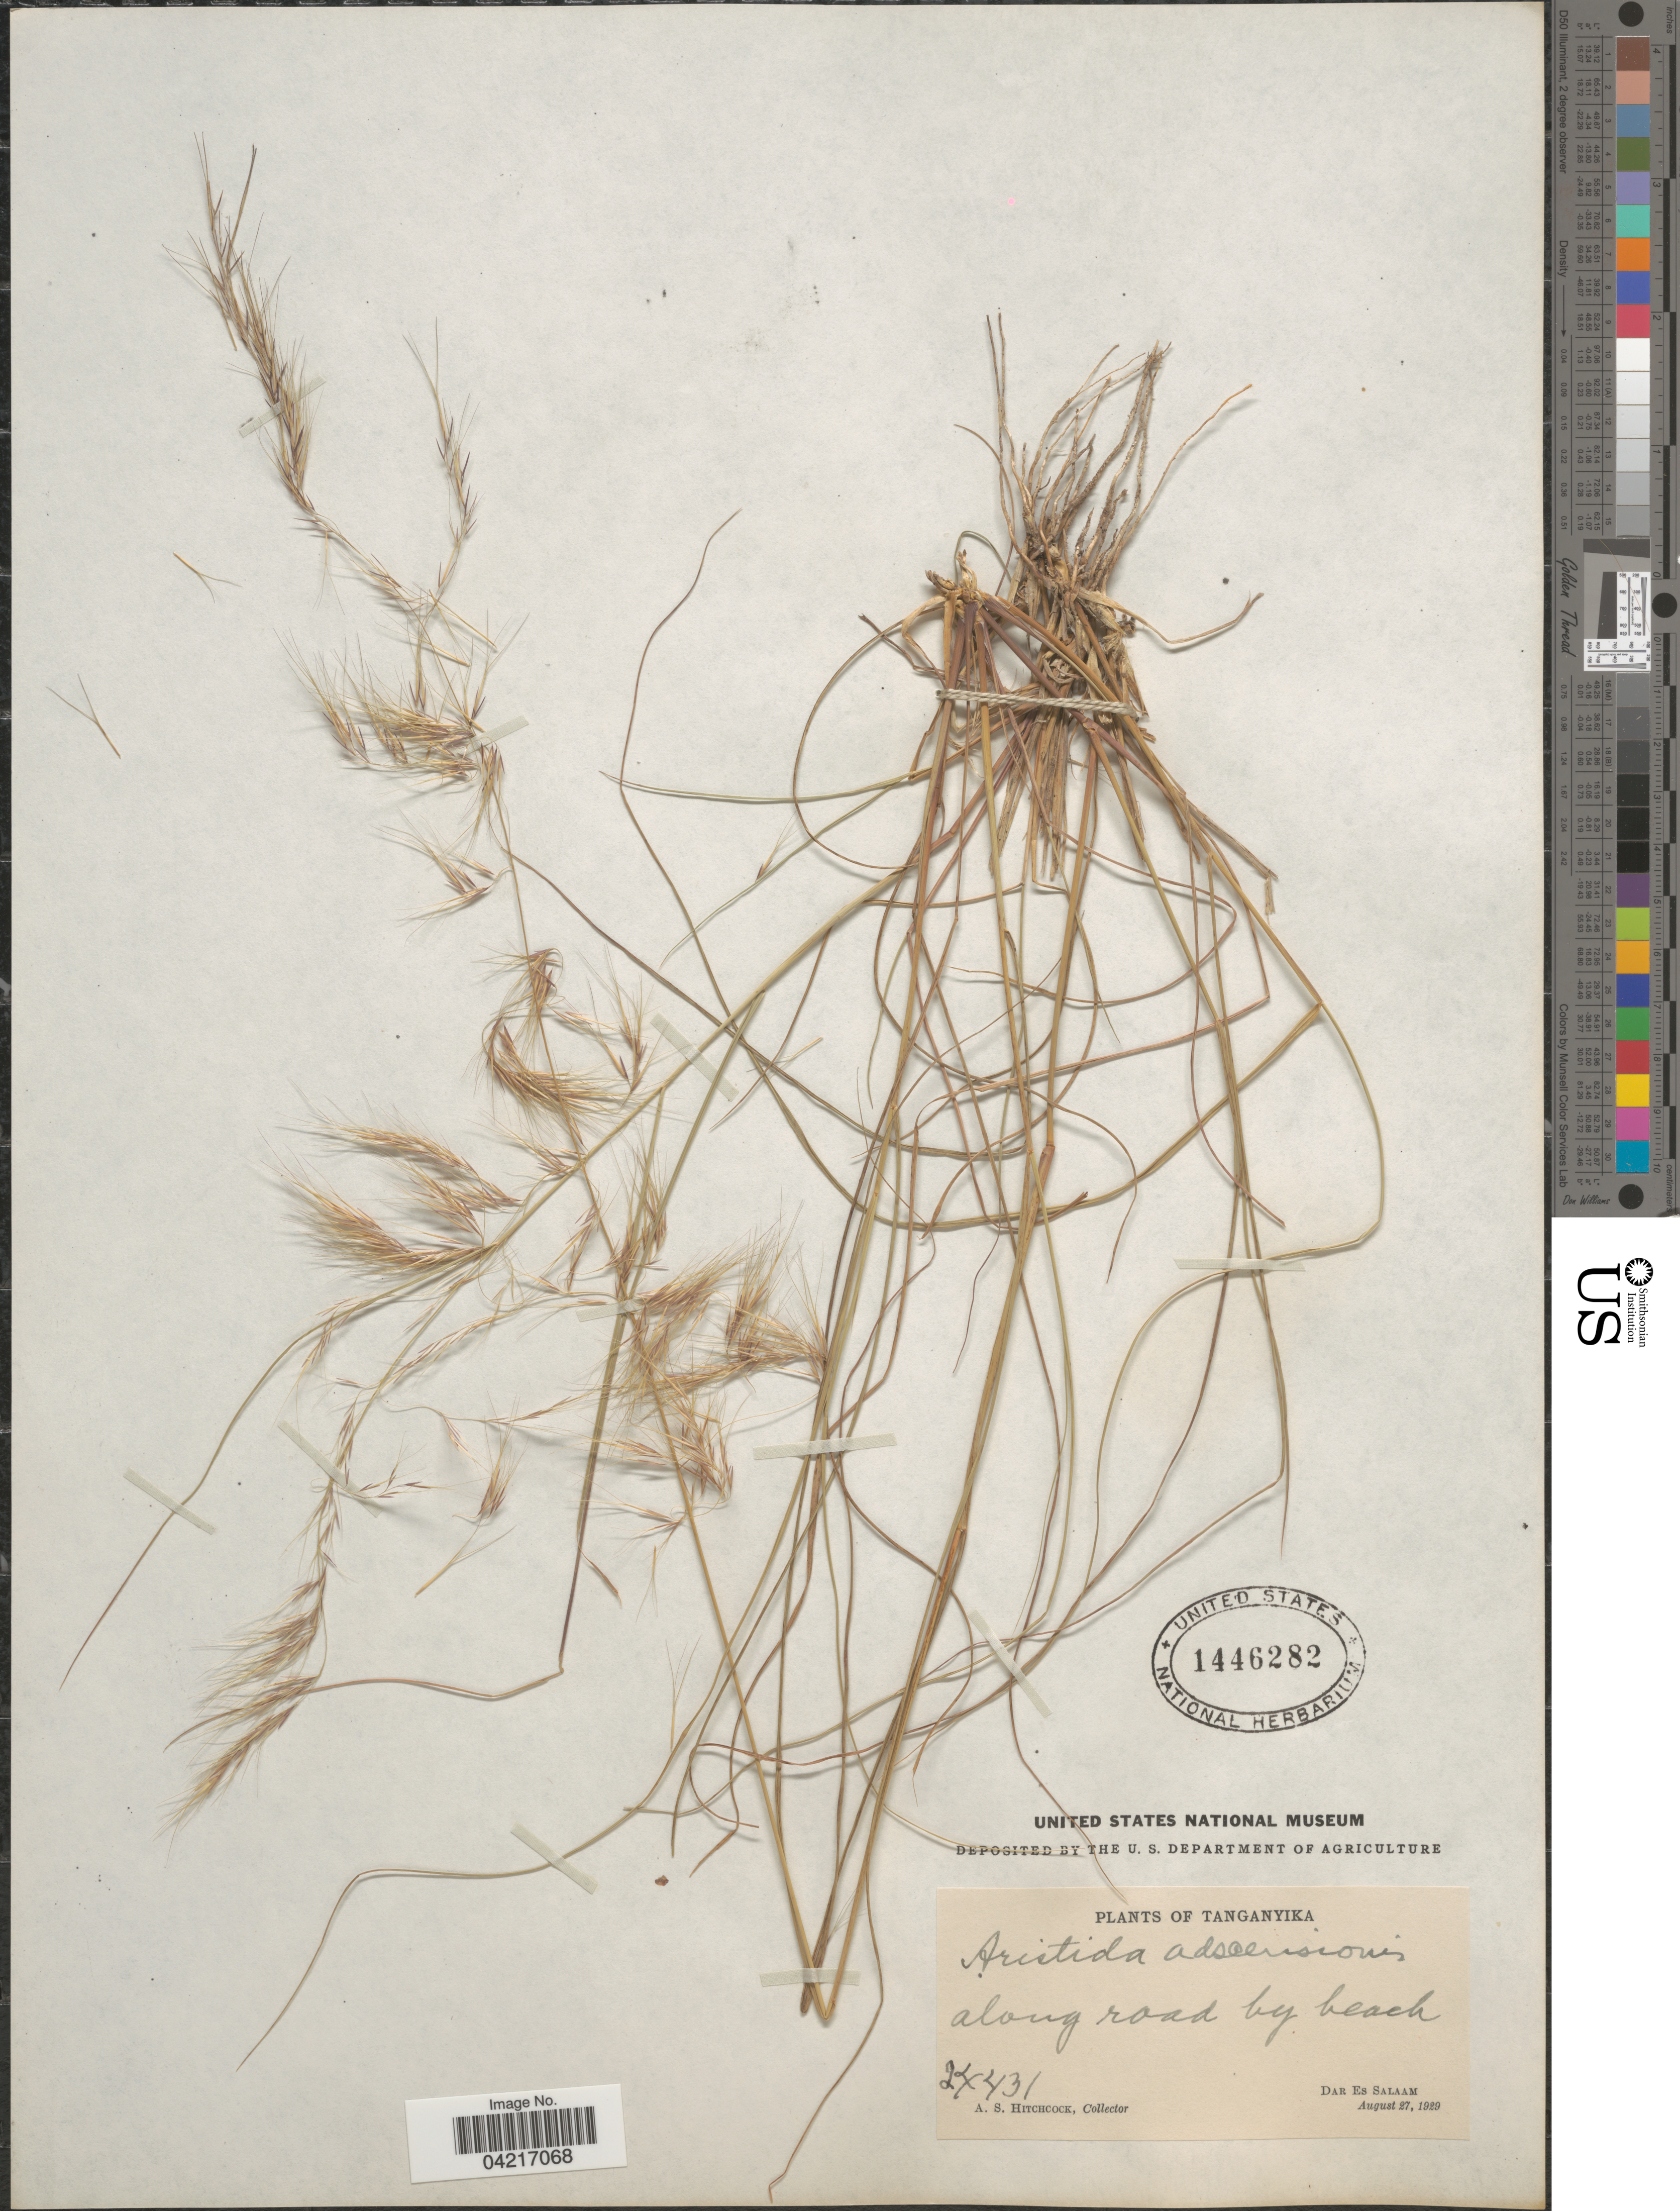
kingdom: Plantae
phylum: Tracheophyta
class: Liliopsida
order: Poales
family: Poaceae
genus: Aristida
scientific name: Aristida adscensionis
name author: L.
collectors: A. S. Hitchcock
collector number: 24431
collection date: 1929-08-27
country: Tanzania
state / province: Dar es Salaam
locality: Tanganyika. Along road by beach.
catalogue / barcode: US 1446282